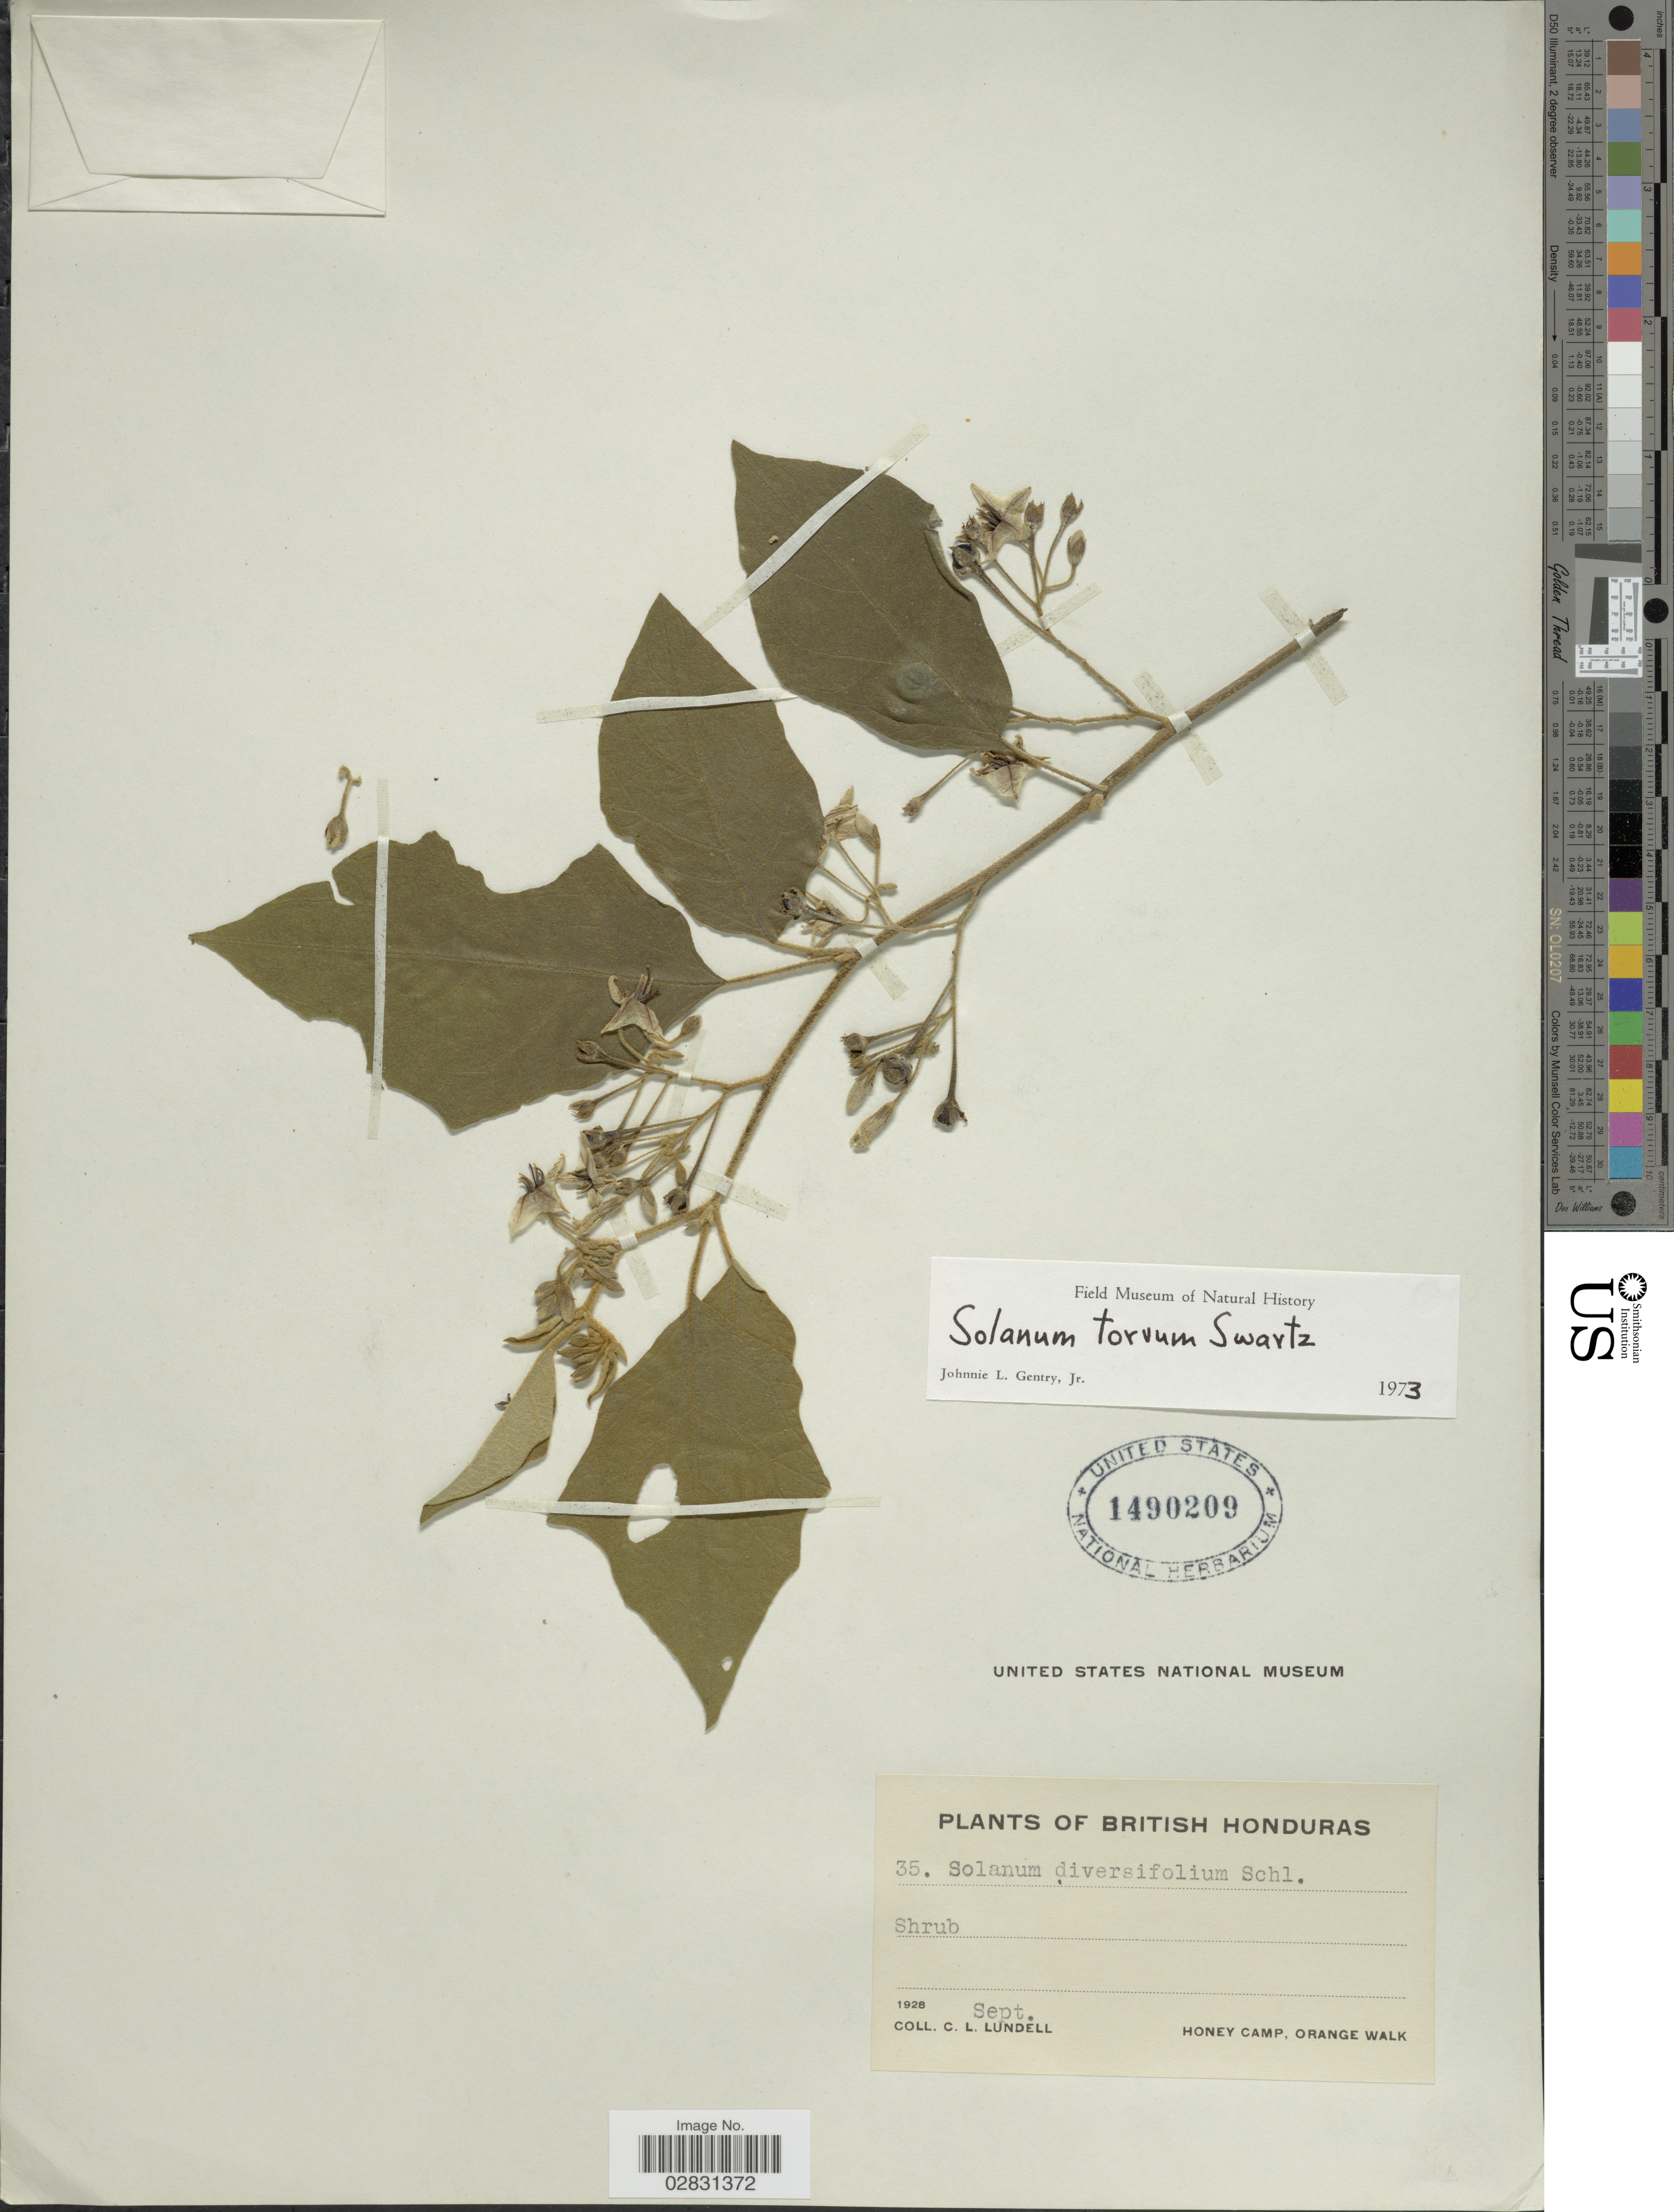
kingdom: Plantae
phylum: Tracheophyta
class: Magnoliopsida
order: Solanales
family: Solanaceae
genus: Solanum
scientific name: Solanum torvum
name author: Sw.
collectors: C. L. Lundell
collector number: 35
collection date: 1928-09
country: Belize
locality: Biritish Honduras, Honey Camp, Orange Walk.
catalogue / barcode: US 1490209